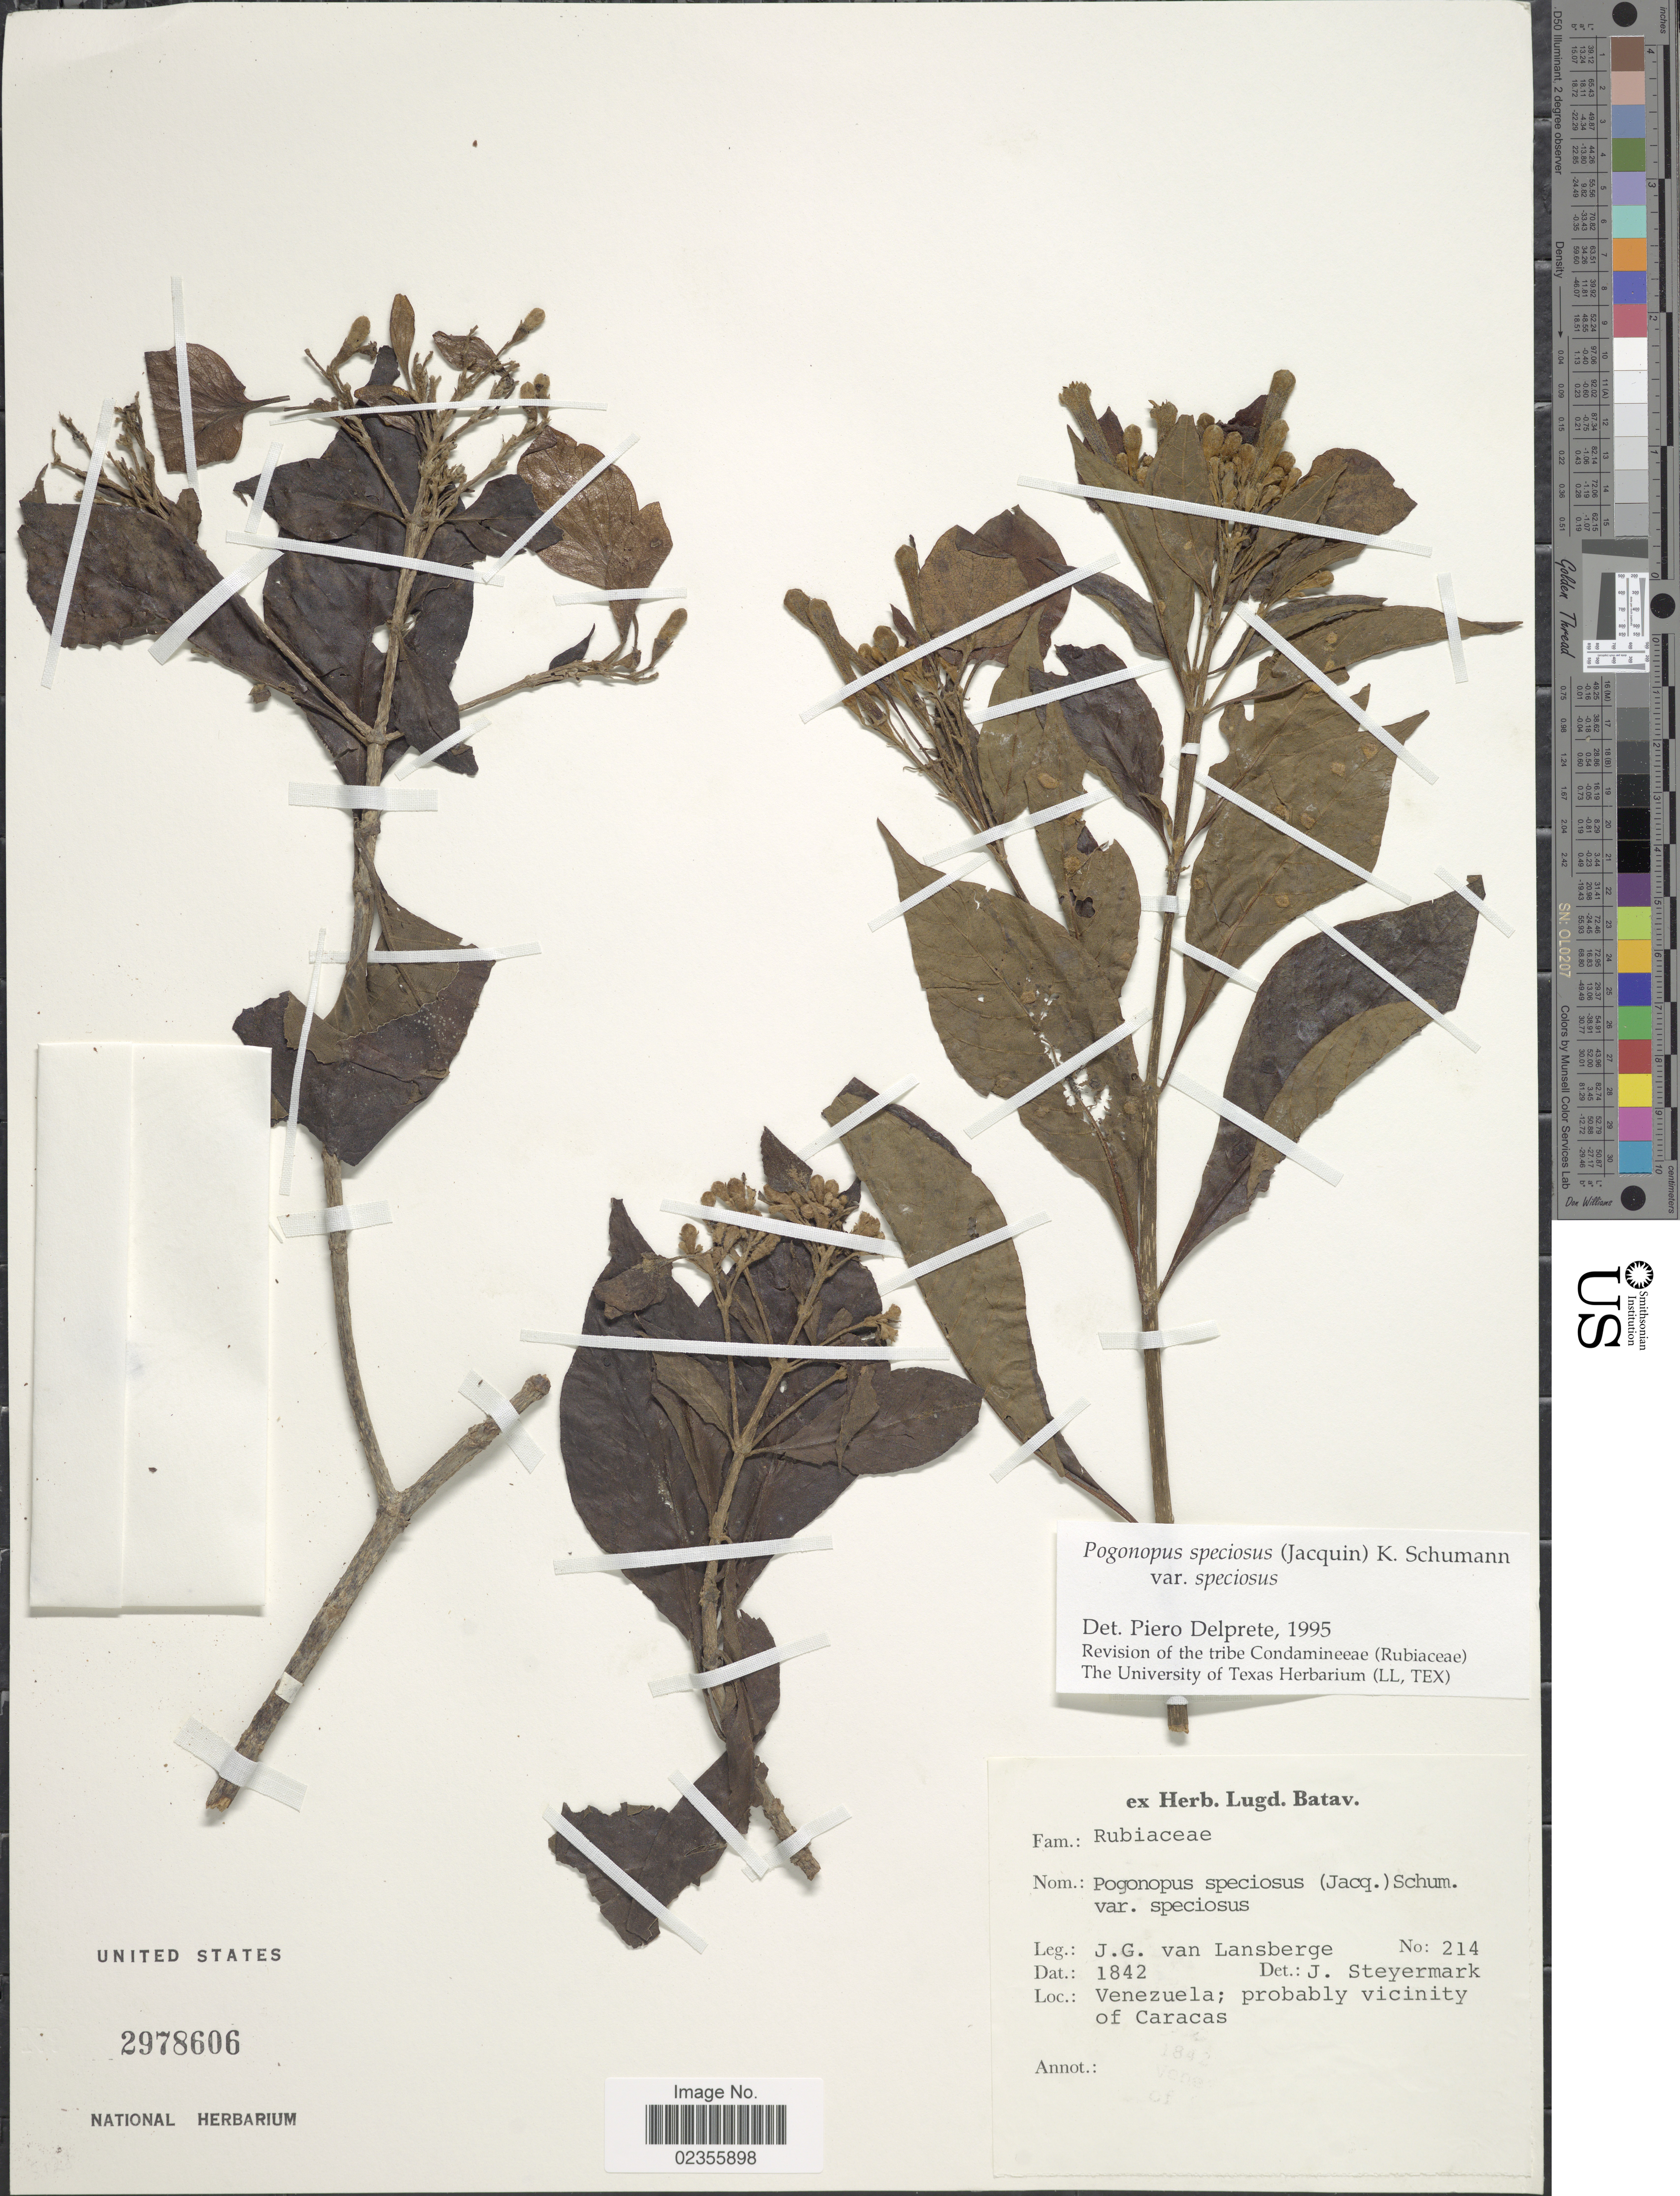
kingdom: Plantae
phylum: Tracheophyta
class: Magnoliopsida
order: Gentianales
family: Rubiaceae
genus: Pogonopus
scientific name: Pogonopus speciosus var. speciosus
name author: (Jacq.) K. Schum.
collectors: J. Langsberge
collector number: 214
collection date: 1842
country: Venezuela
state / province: Distrito Federal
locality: probably vicinity of Caracas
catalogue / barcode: US 2978606